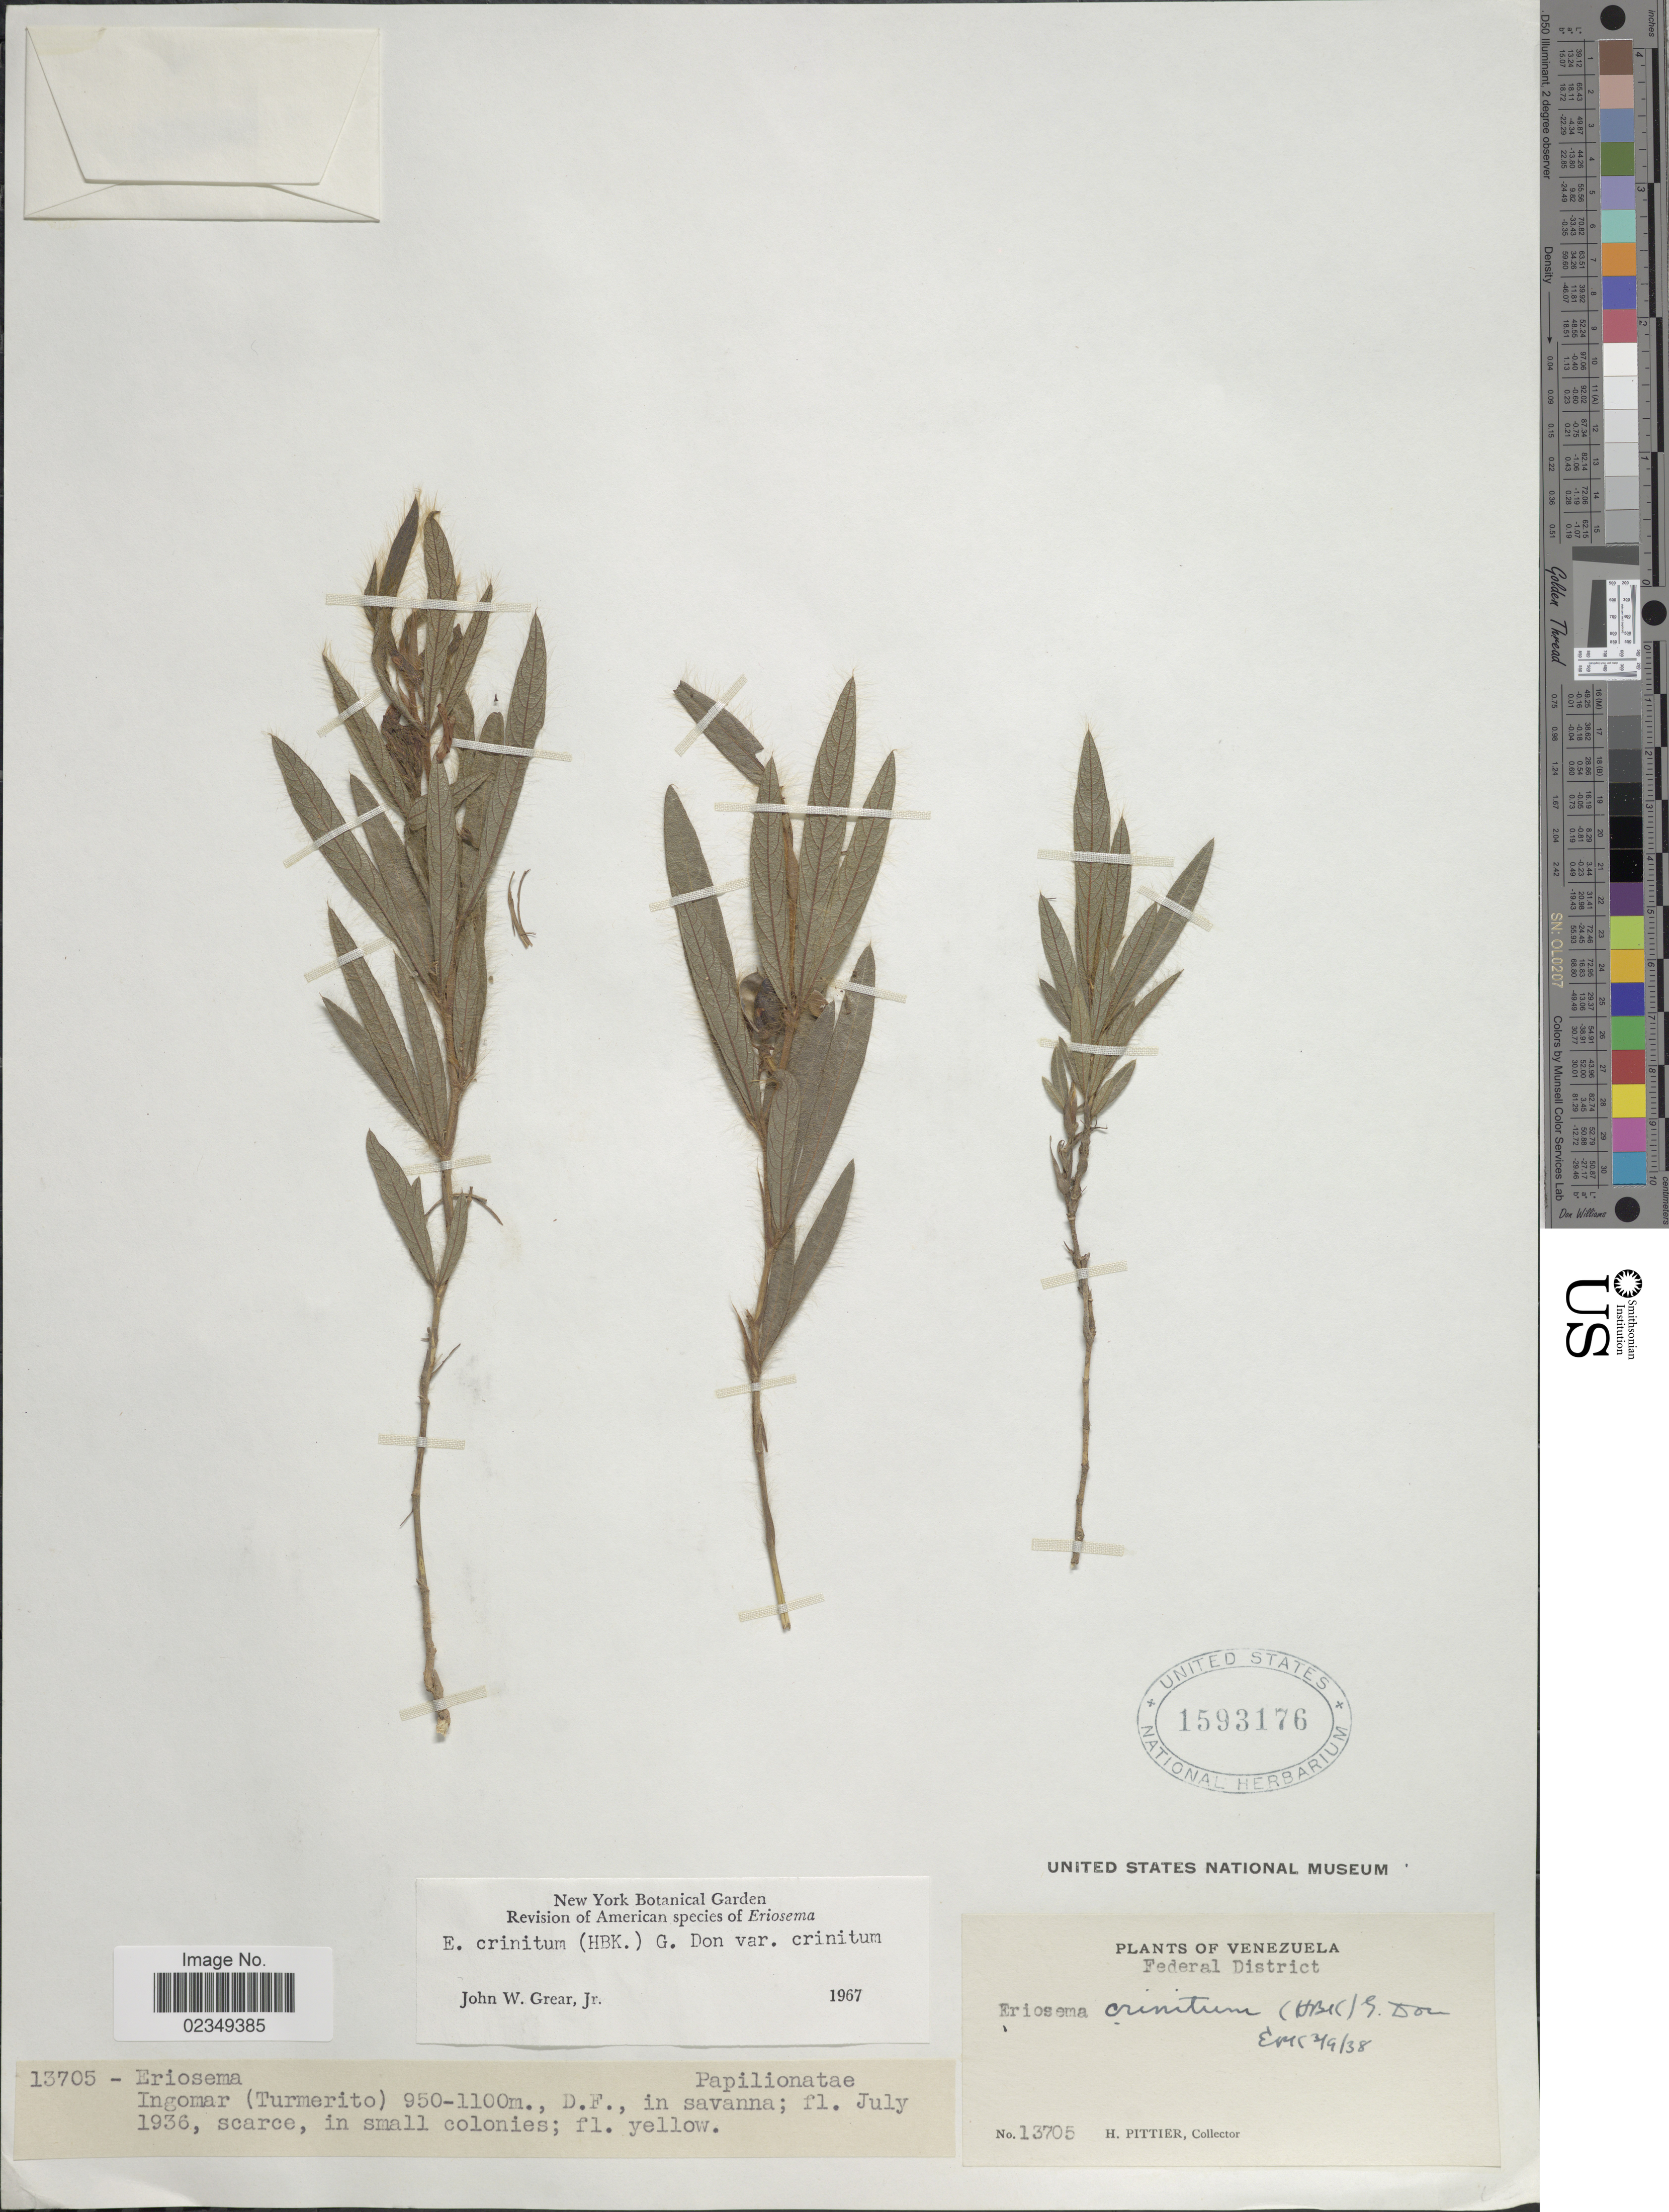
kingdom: Plantae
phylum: Tracheophyta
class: Magnoliopsida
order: Fabales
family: Fabaceae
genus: Eriosema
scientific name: Eriosema crinitum var. crinitum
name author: (Kunth) G. Don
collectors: H. F. Pittier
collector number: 13705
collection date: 1936-07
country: Venezuela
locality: Federal District. Ingomar (Turmerito)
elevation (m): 950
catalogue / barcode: US 1593176